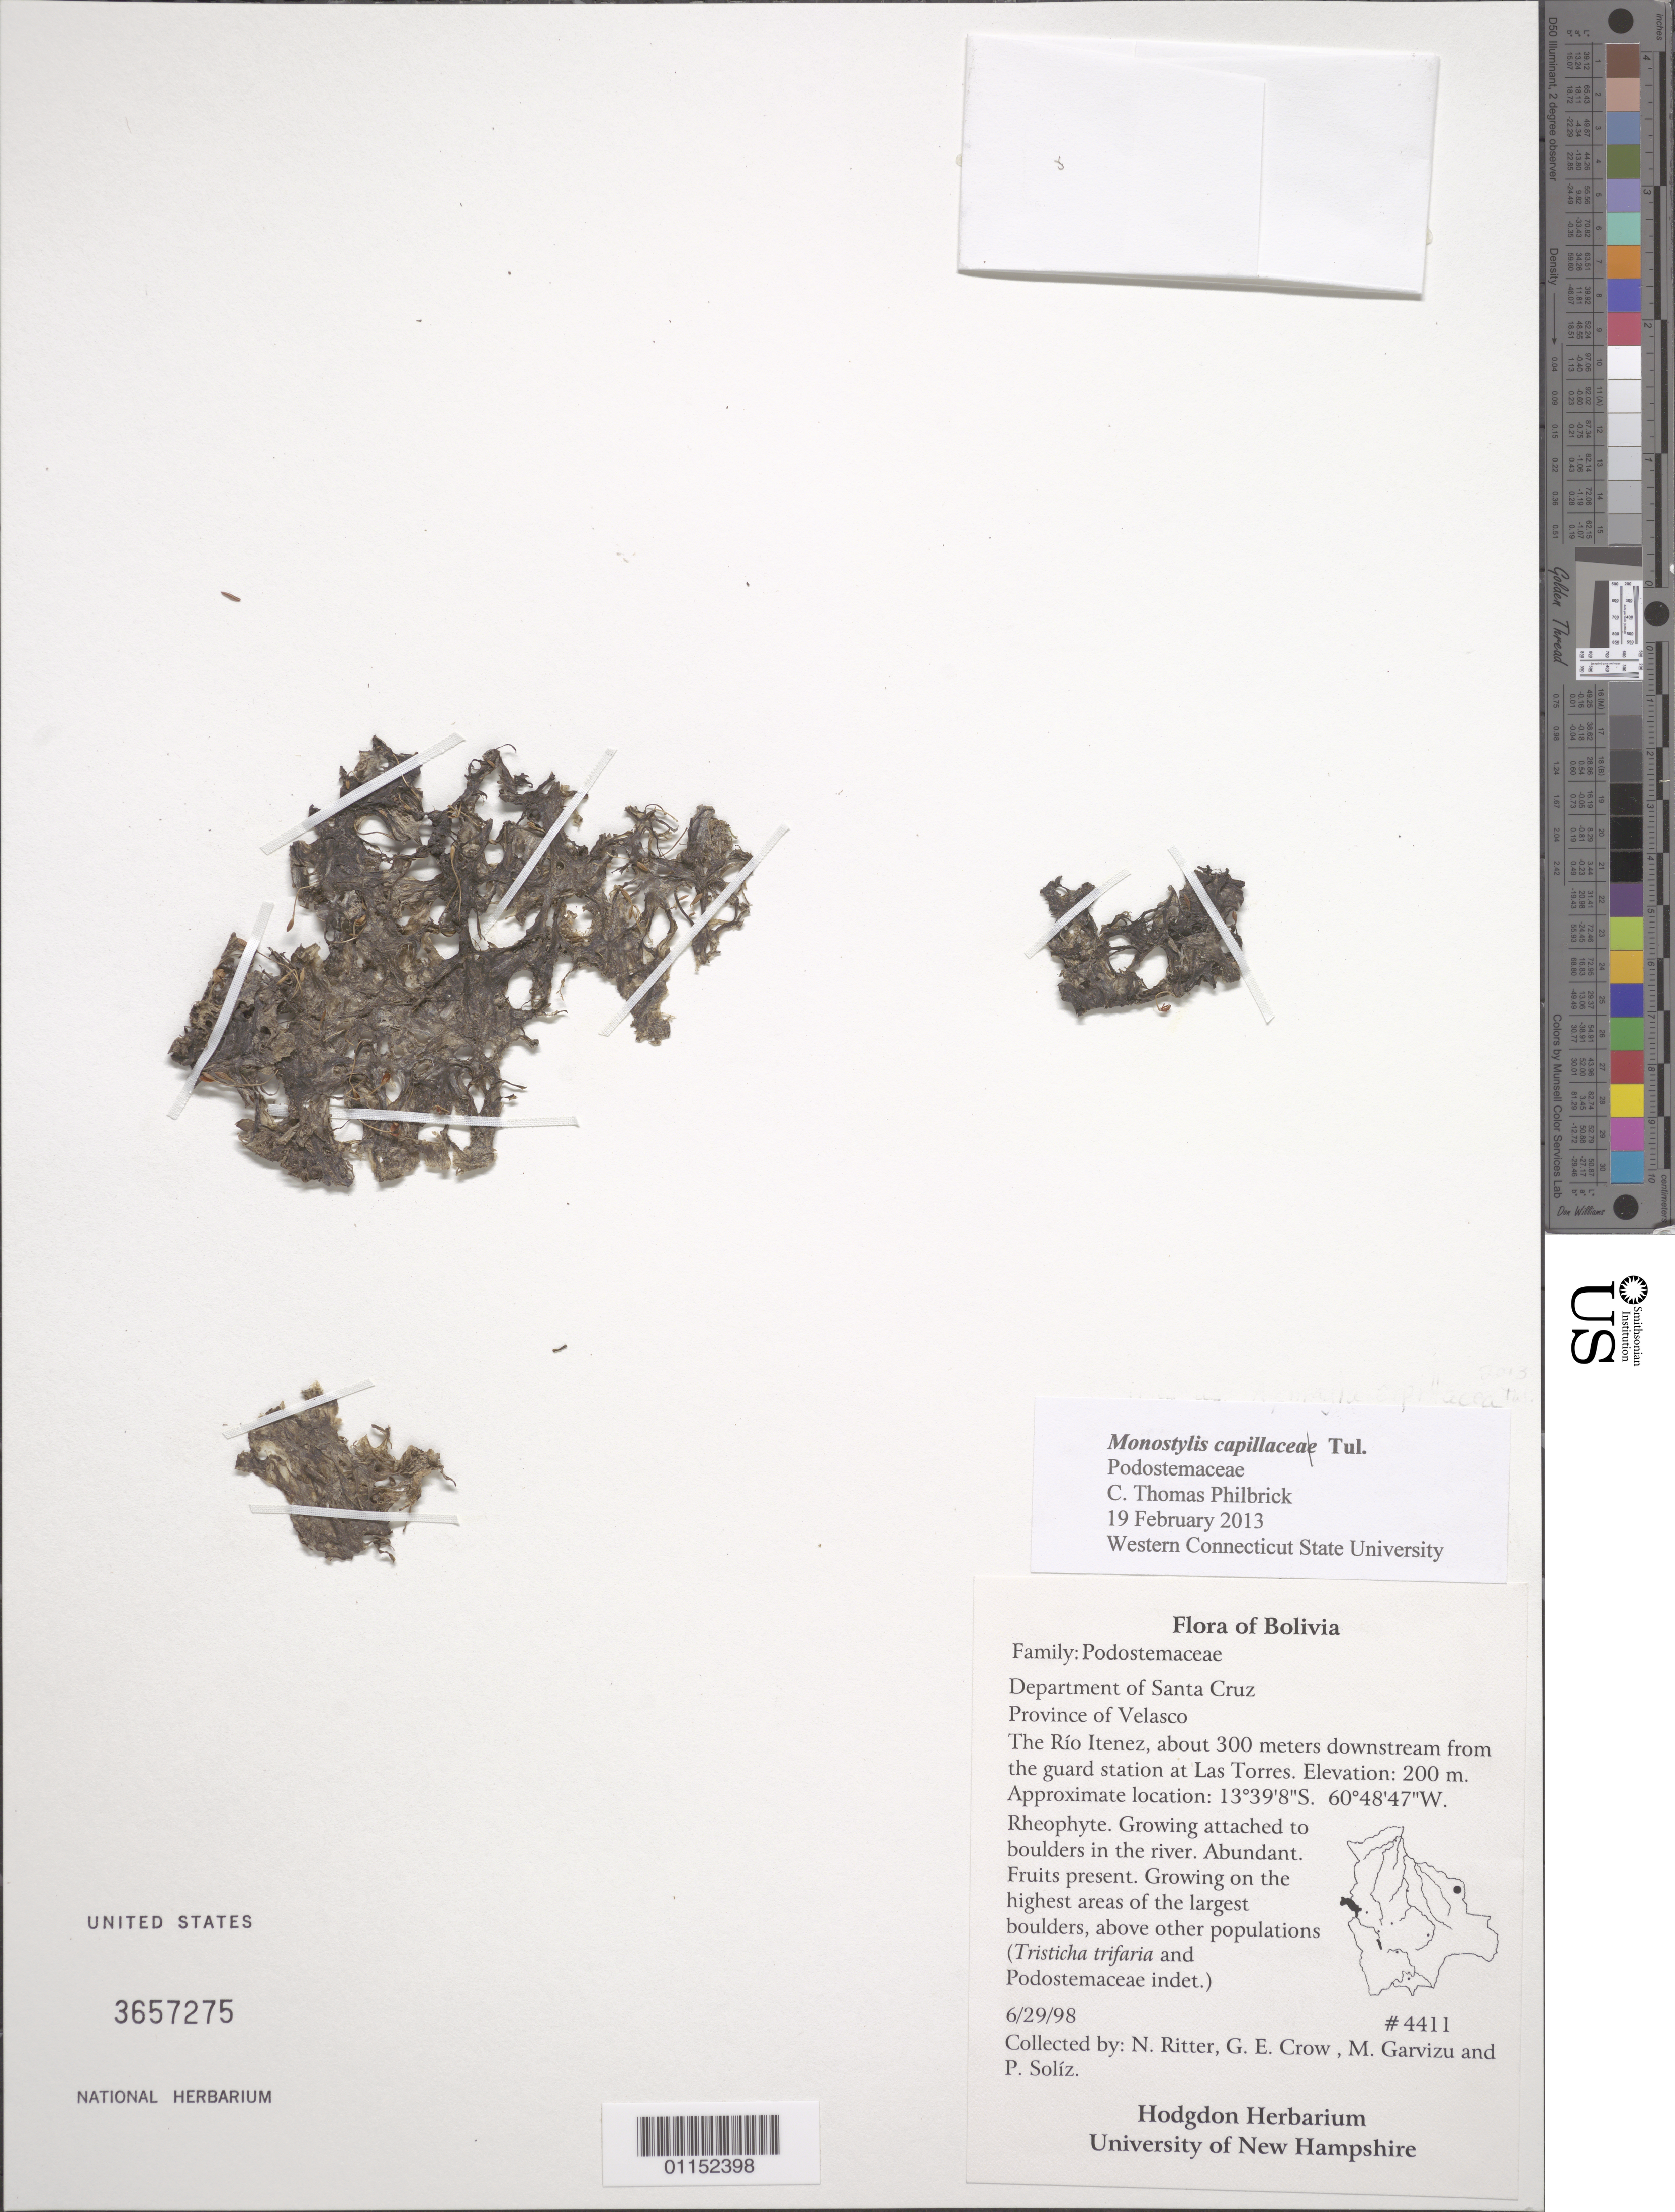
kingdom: Plantae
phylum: Tracheophyta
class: Magnoliopsida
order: Malpighiales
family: Podostemaceae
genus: Lophogyne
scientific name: Lophogyne royenella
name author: C.P. Bove & C.T. Philbrick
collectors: N. Ritter, G. E. Crow, M. Garvizu & P. Soliz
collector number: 4411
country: Bolivia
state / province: Santa Cruz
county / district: Velasco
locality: The Rio Itenez, about 300 m downstream from the guard station at Las Torres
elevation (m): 200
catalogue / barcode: US 3657275